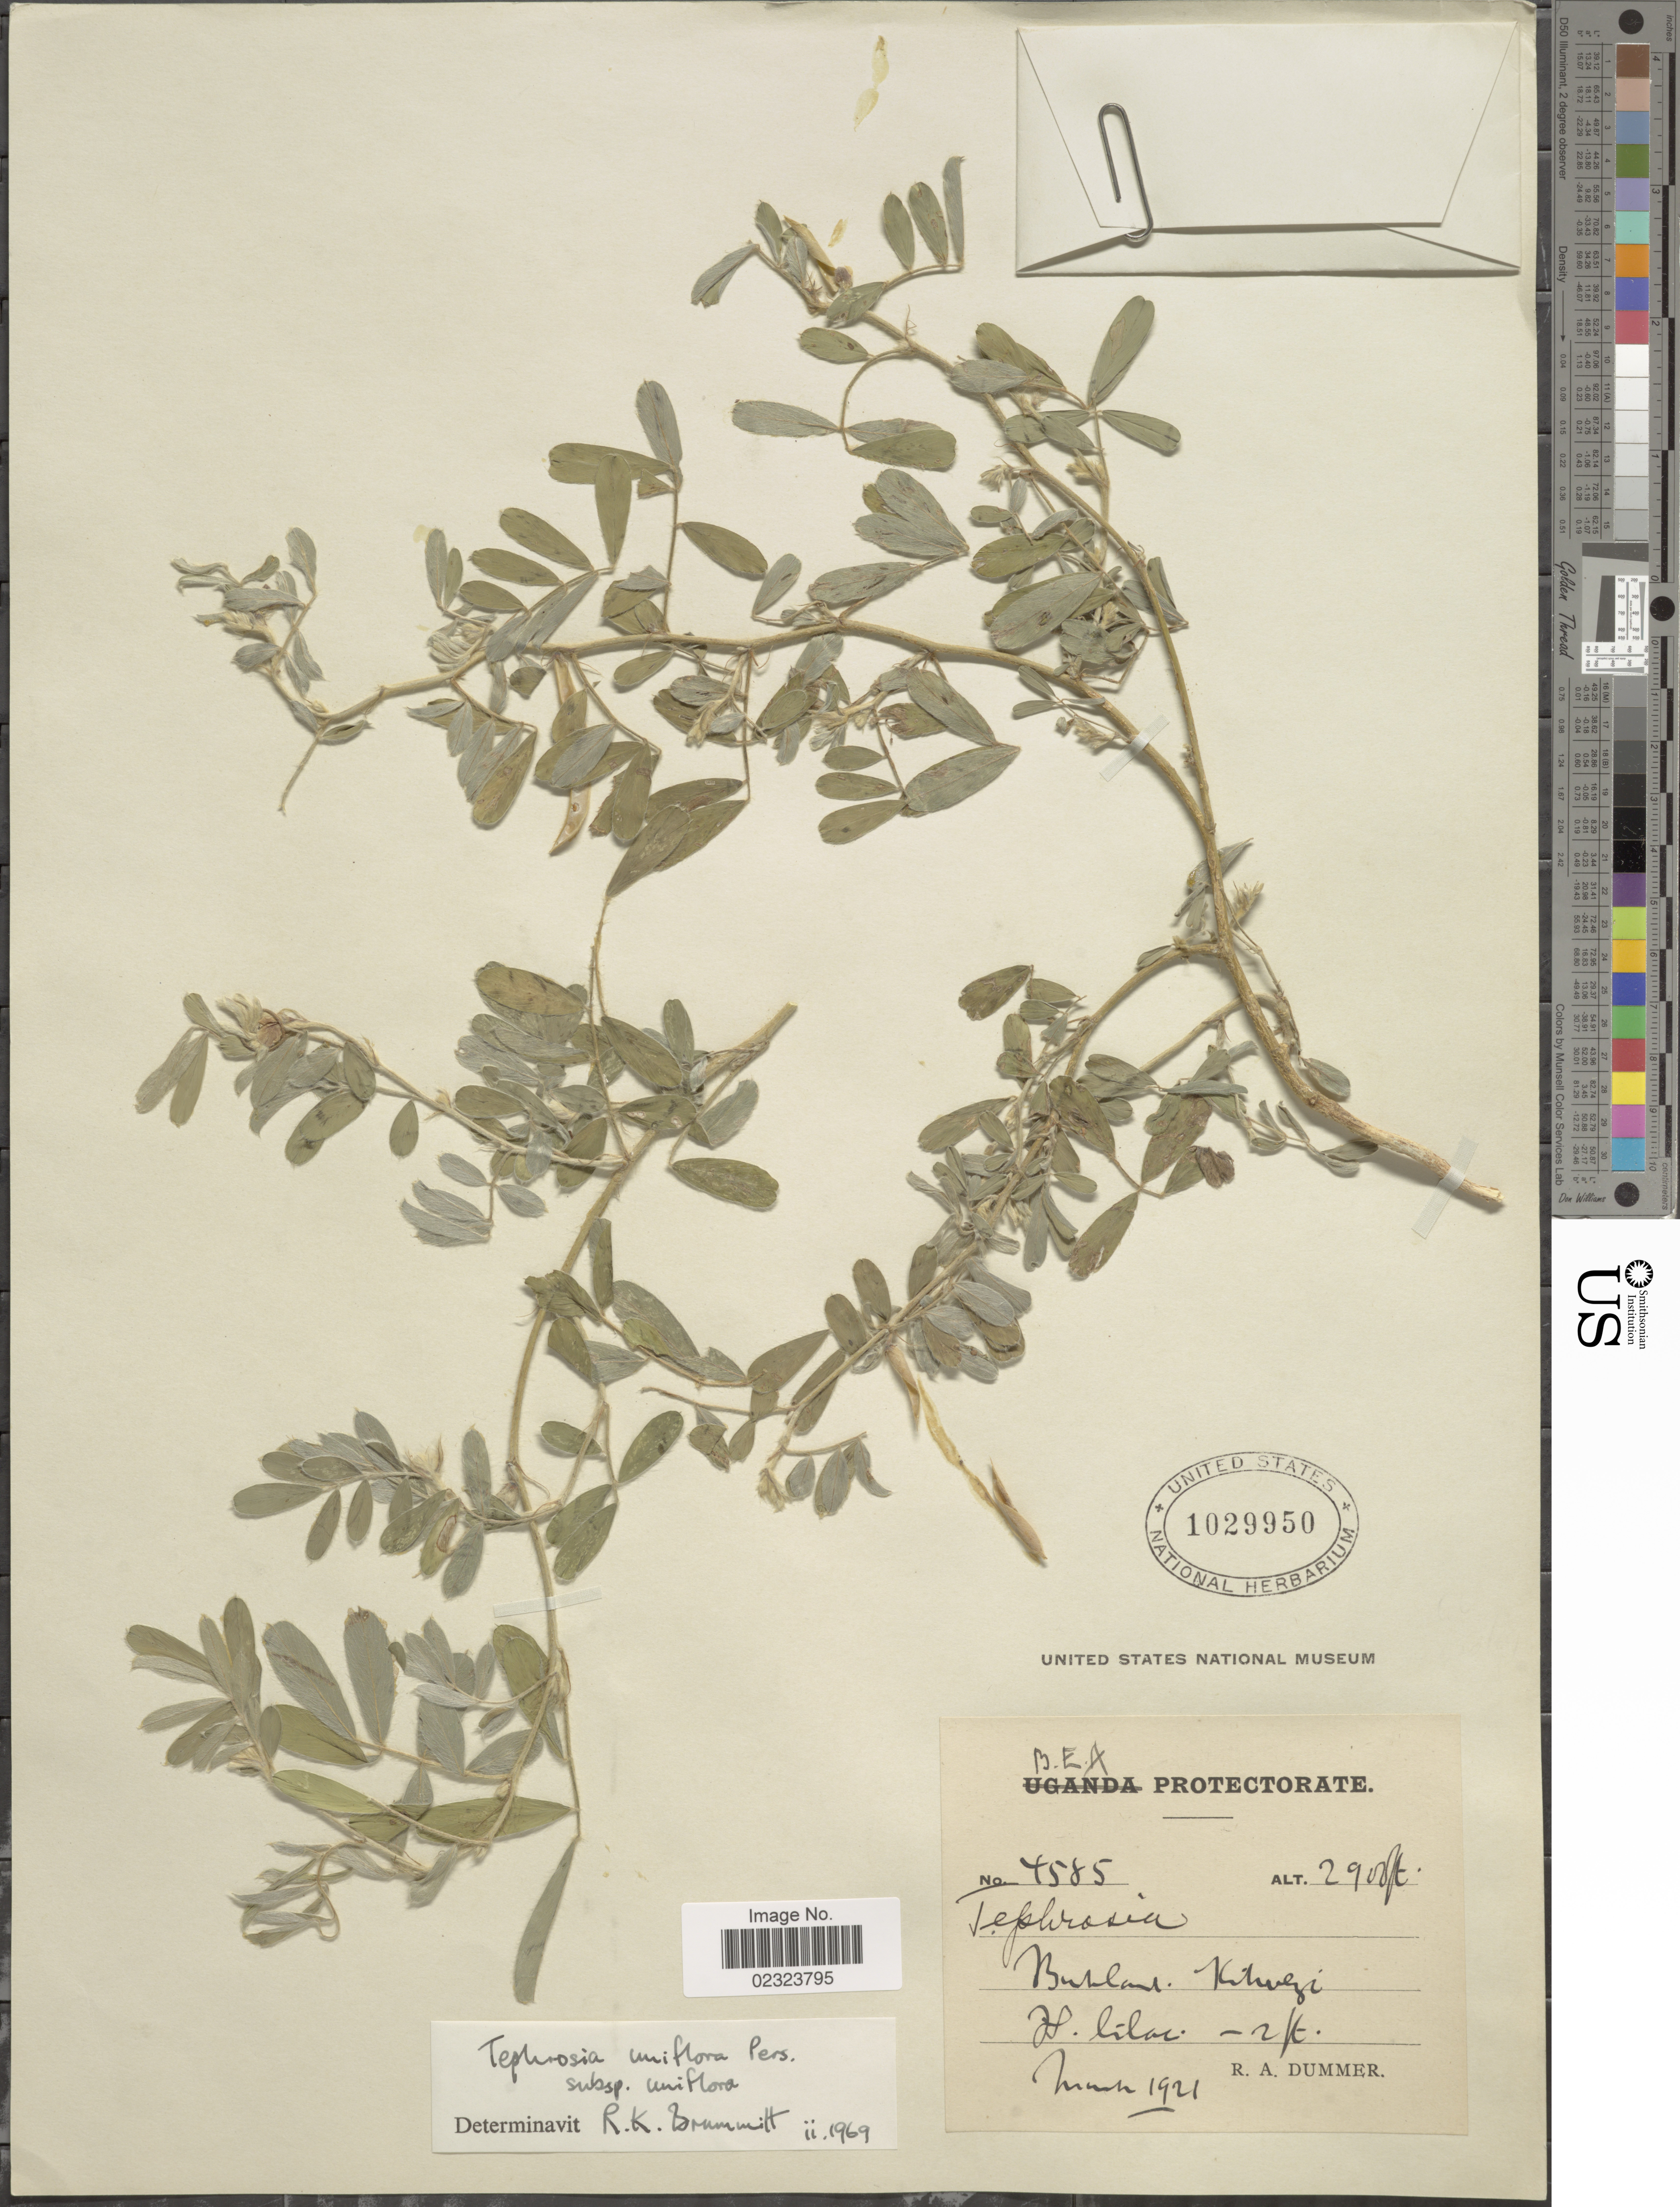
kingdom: Plantae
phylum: Tracheophyta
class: Magnoliopsida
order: Fabales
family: Fabaceae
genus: Tephrosia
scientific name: Tephrosia uniflora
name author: Pers.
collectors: R. Dümmer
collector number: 4585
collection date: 1921-03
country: Kenya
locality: B.E.A. Protectorate, Bushland, Kibwezi.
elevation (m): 884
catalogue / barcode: US 1029950